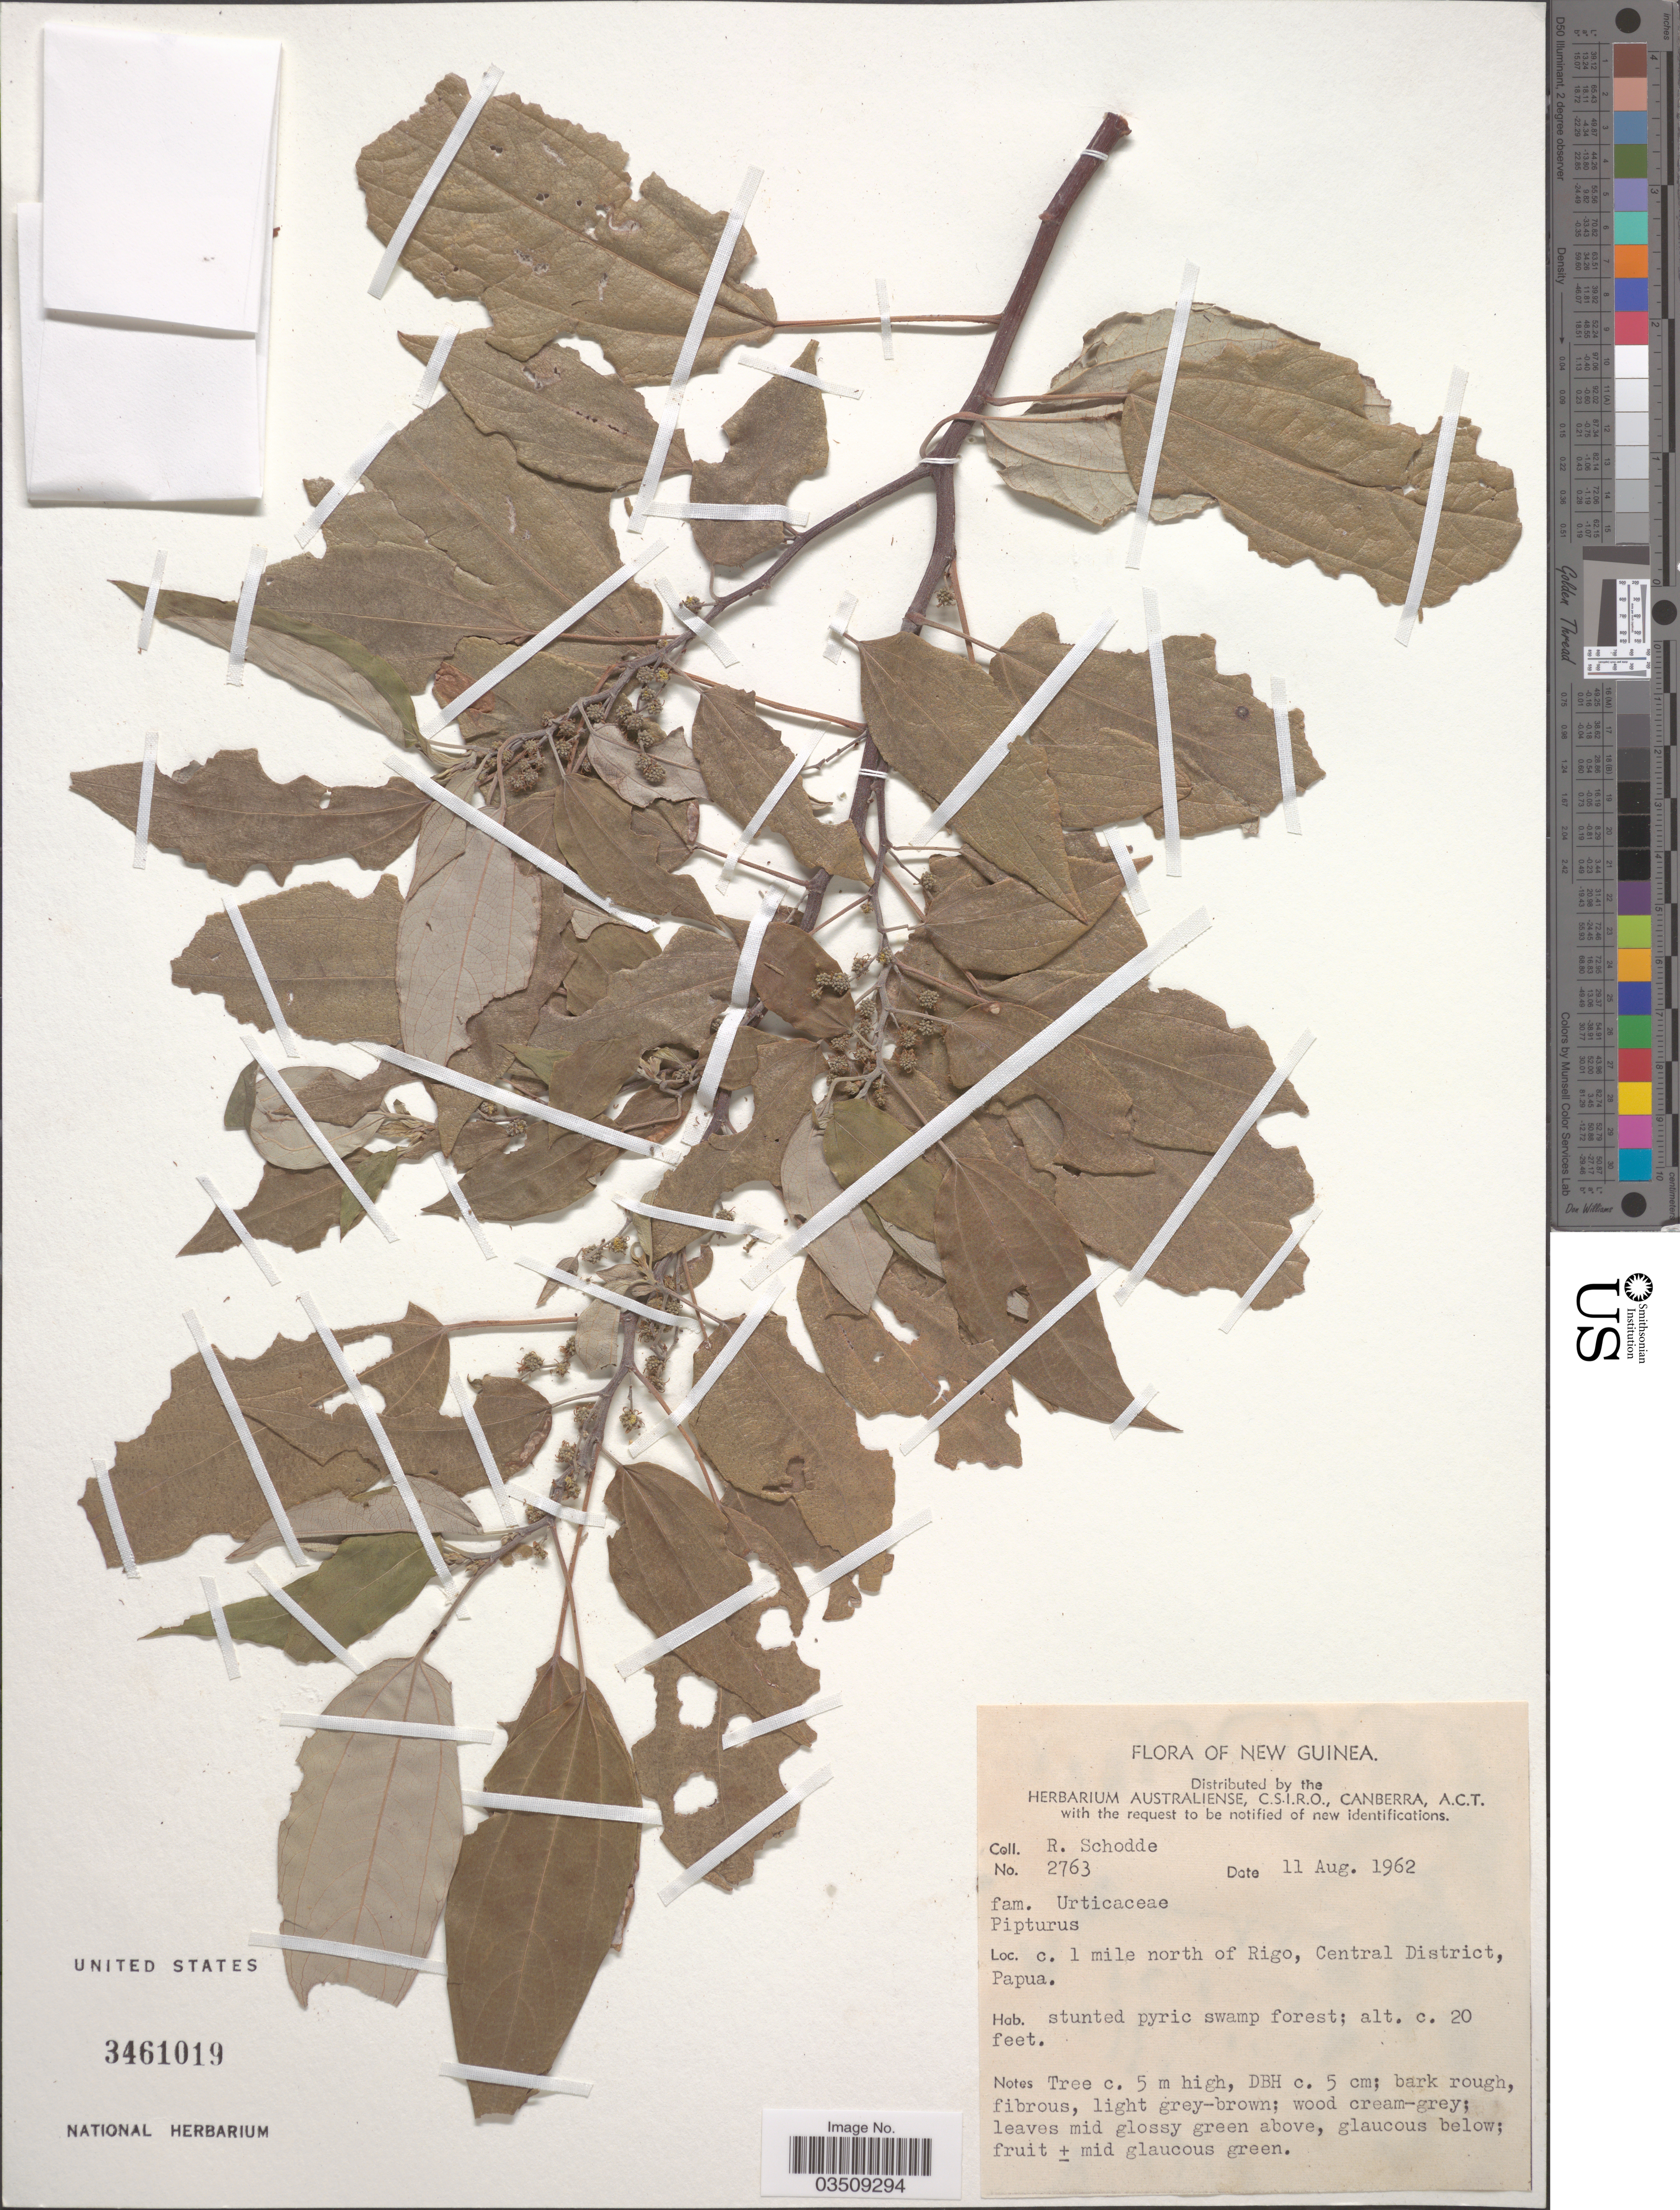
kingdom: Plantae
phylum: Tracheophyta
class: Magnoliopsida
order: Rosales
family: Urticaceae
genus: Pipturus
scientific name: Pipturus sp.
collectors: R. Schodde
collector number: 2763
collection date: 1962-07-11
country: Papua New Guinea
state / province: Central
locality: New Guinea. C. 1 mile north of Rigo, Central District.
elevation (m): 6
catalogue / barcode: US 3461019